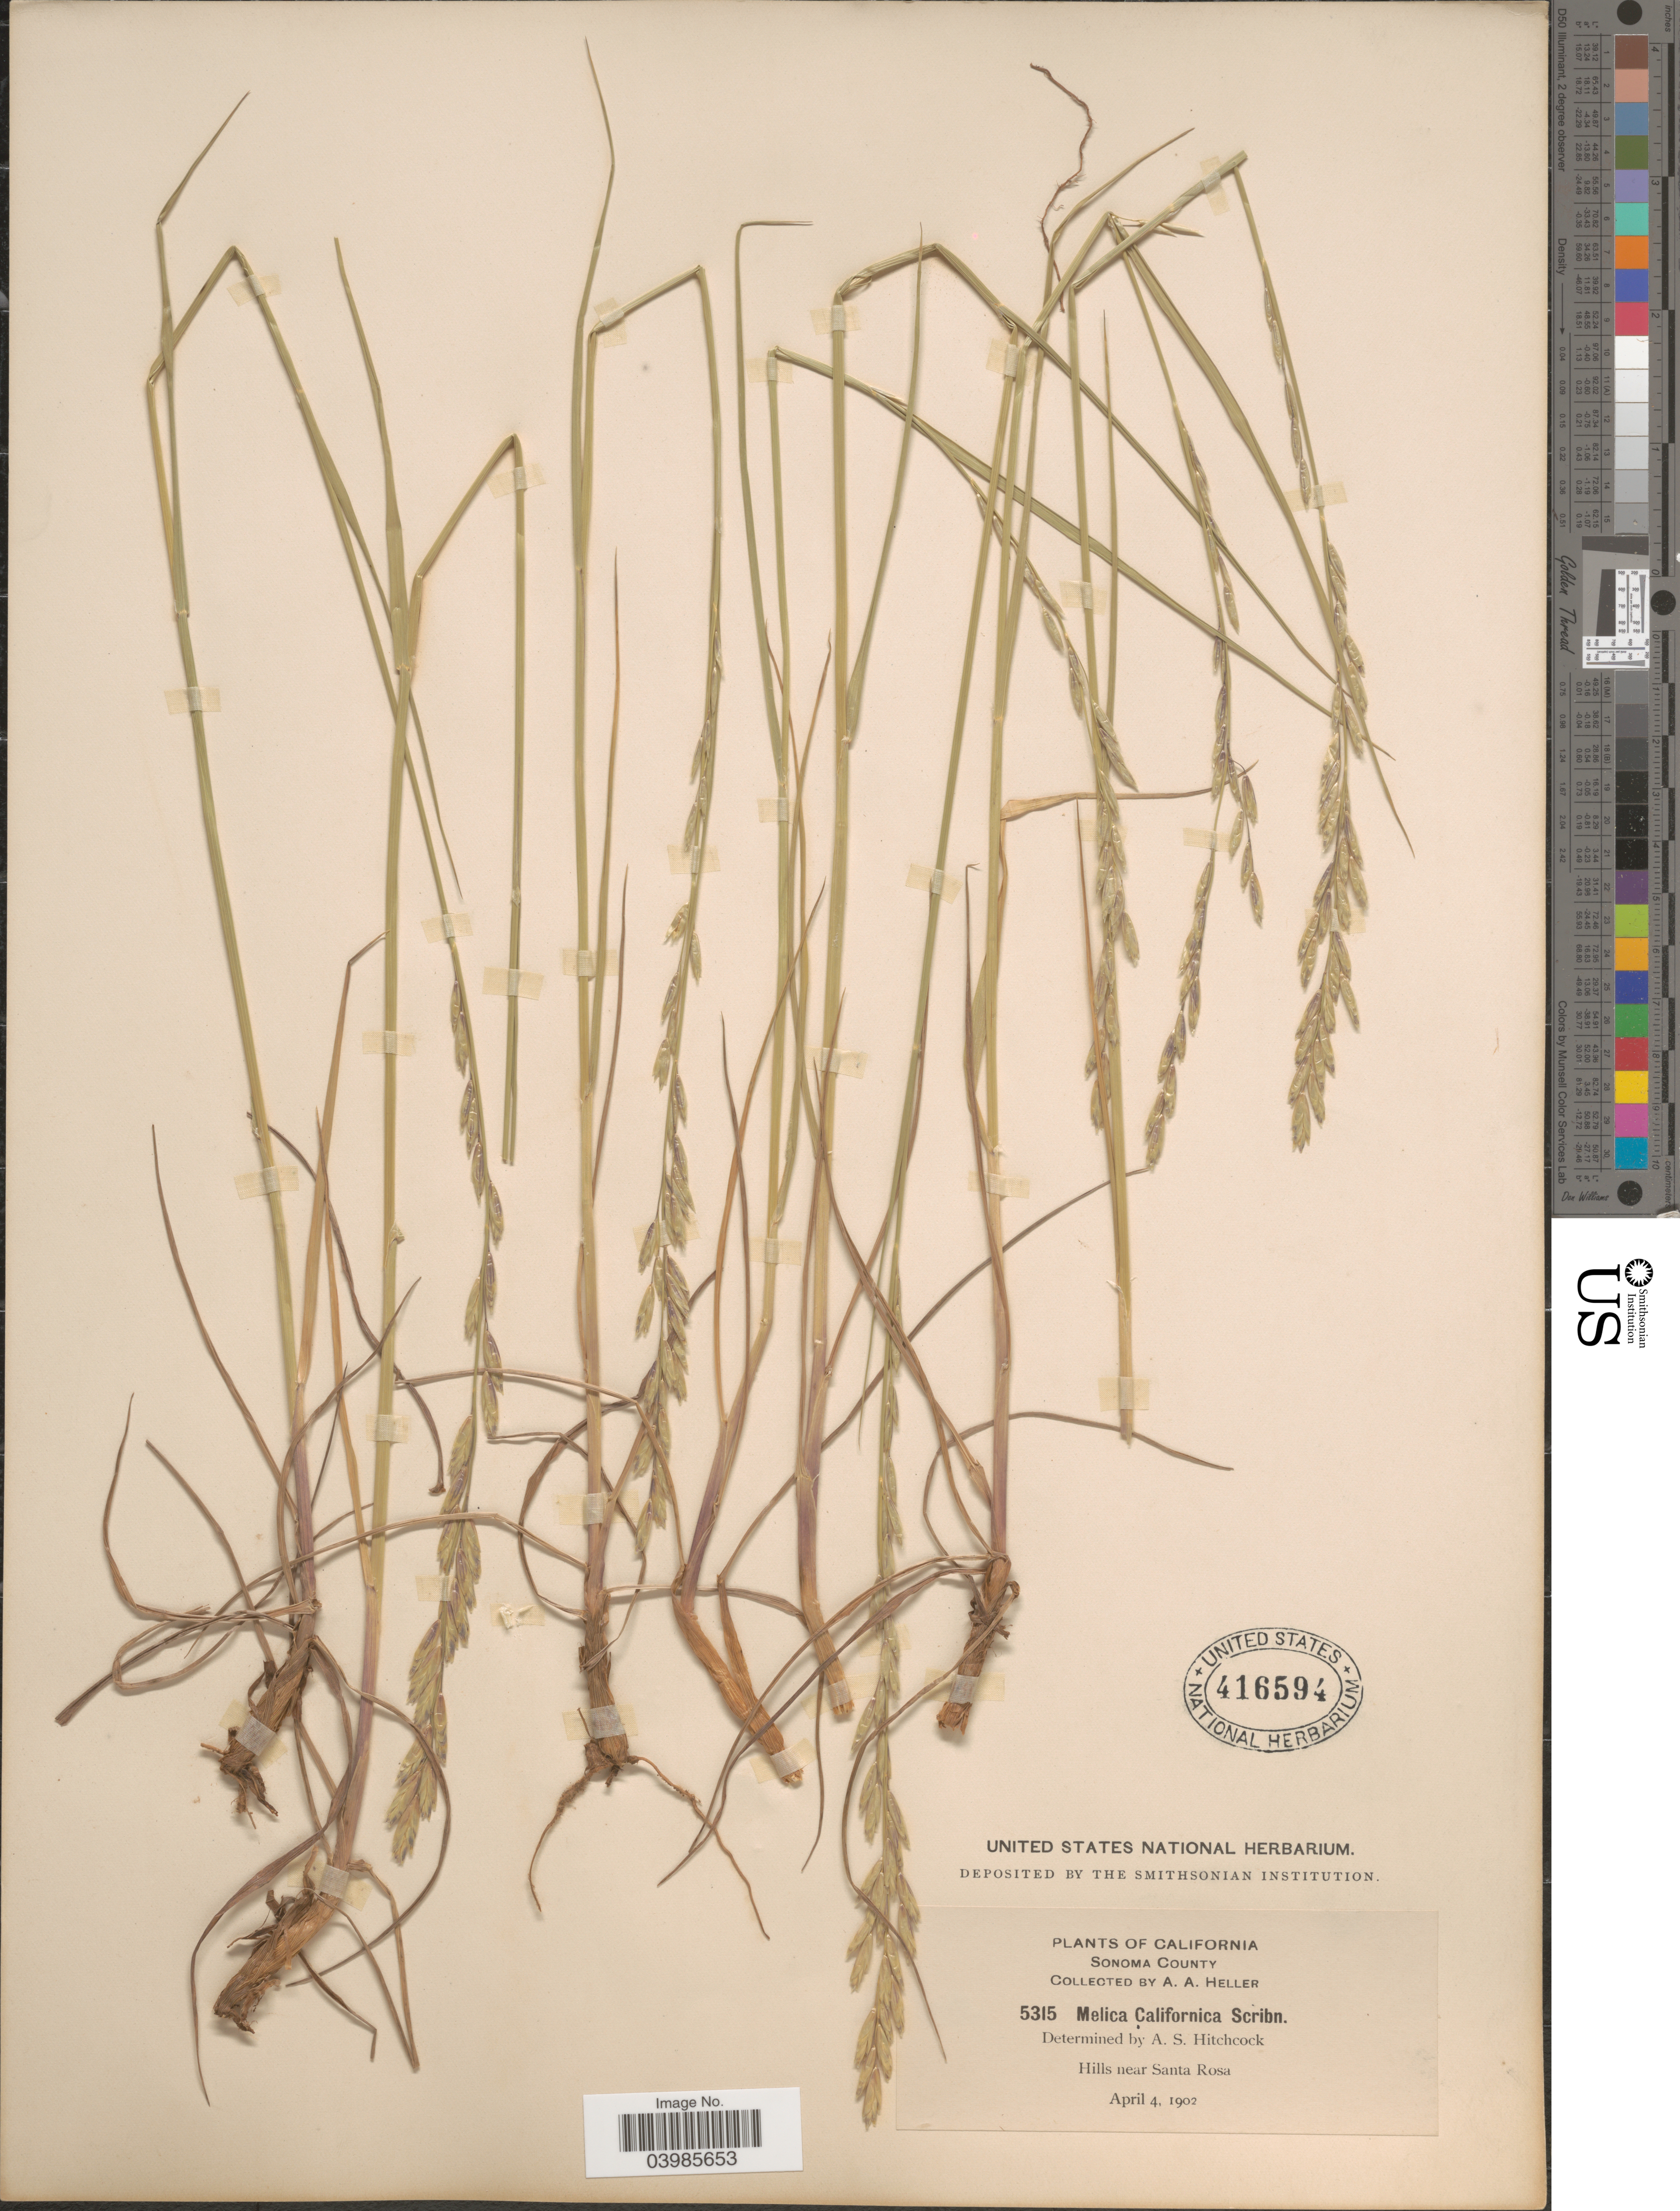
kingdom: Plantae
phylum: Tracheophyta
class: Liliopsida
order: Poales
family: Poaceae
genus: Melica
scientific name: Melica californica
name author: Scribn.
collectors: A. A. Heller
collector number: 5315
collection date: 1902-04-04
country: United States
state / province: California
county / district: Sonoma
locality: Sonoma County. Hills near Santa Rosa.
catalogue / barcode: US 416594